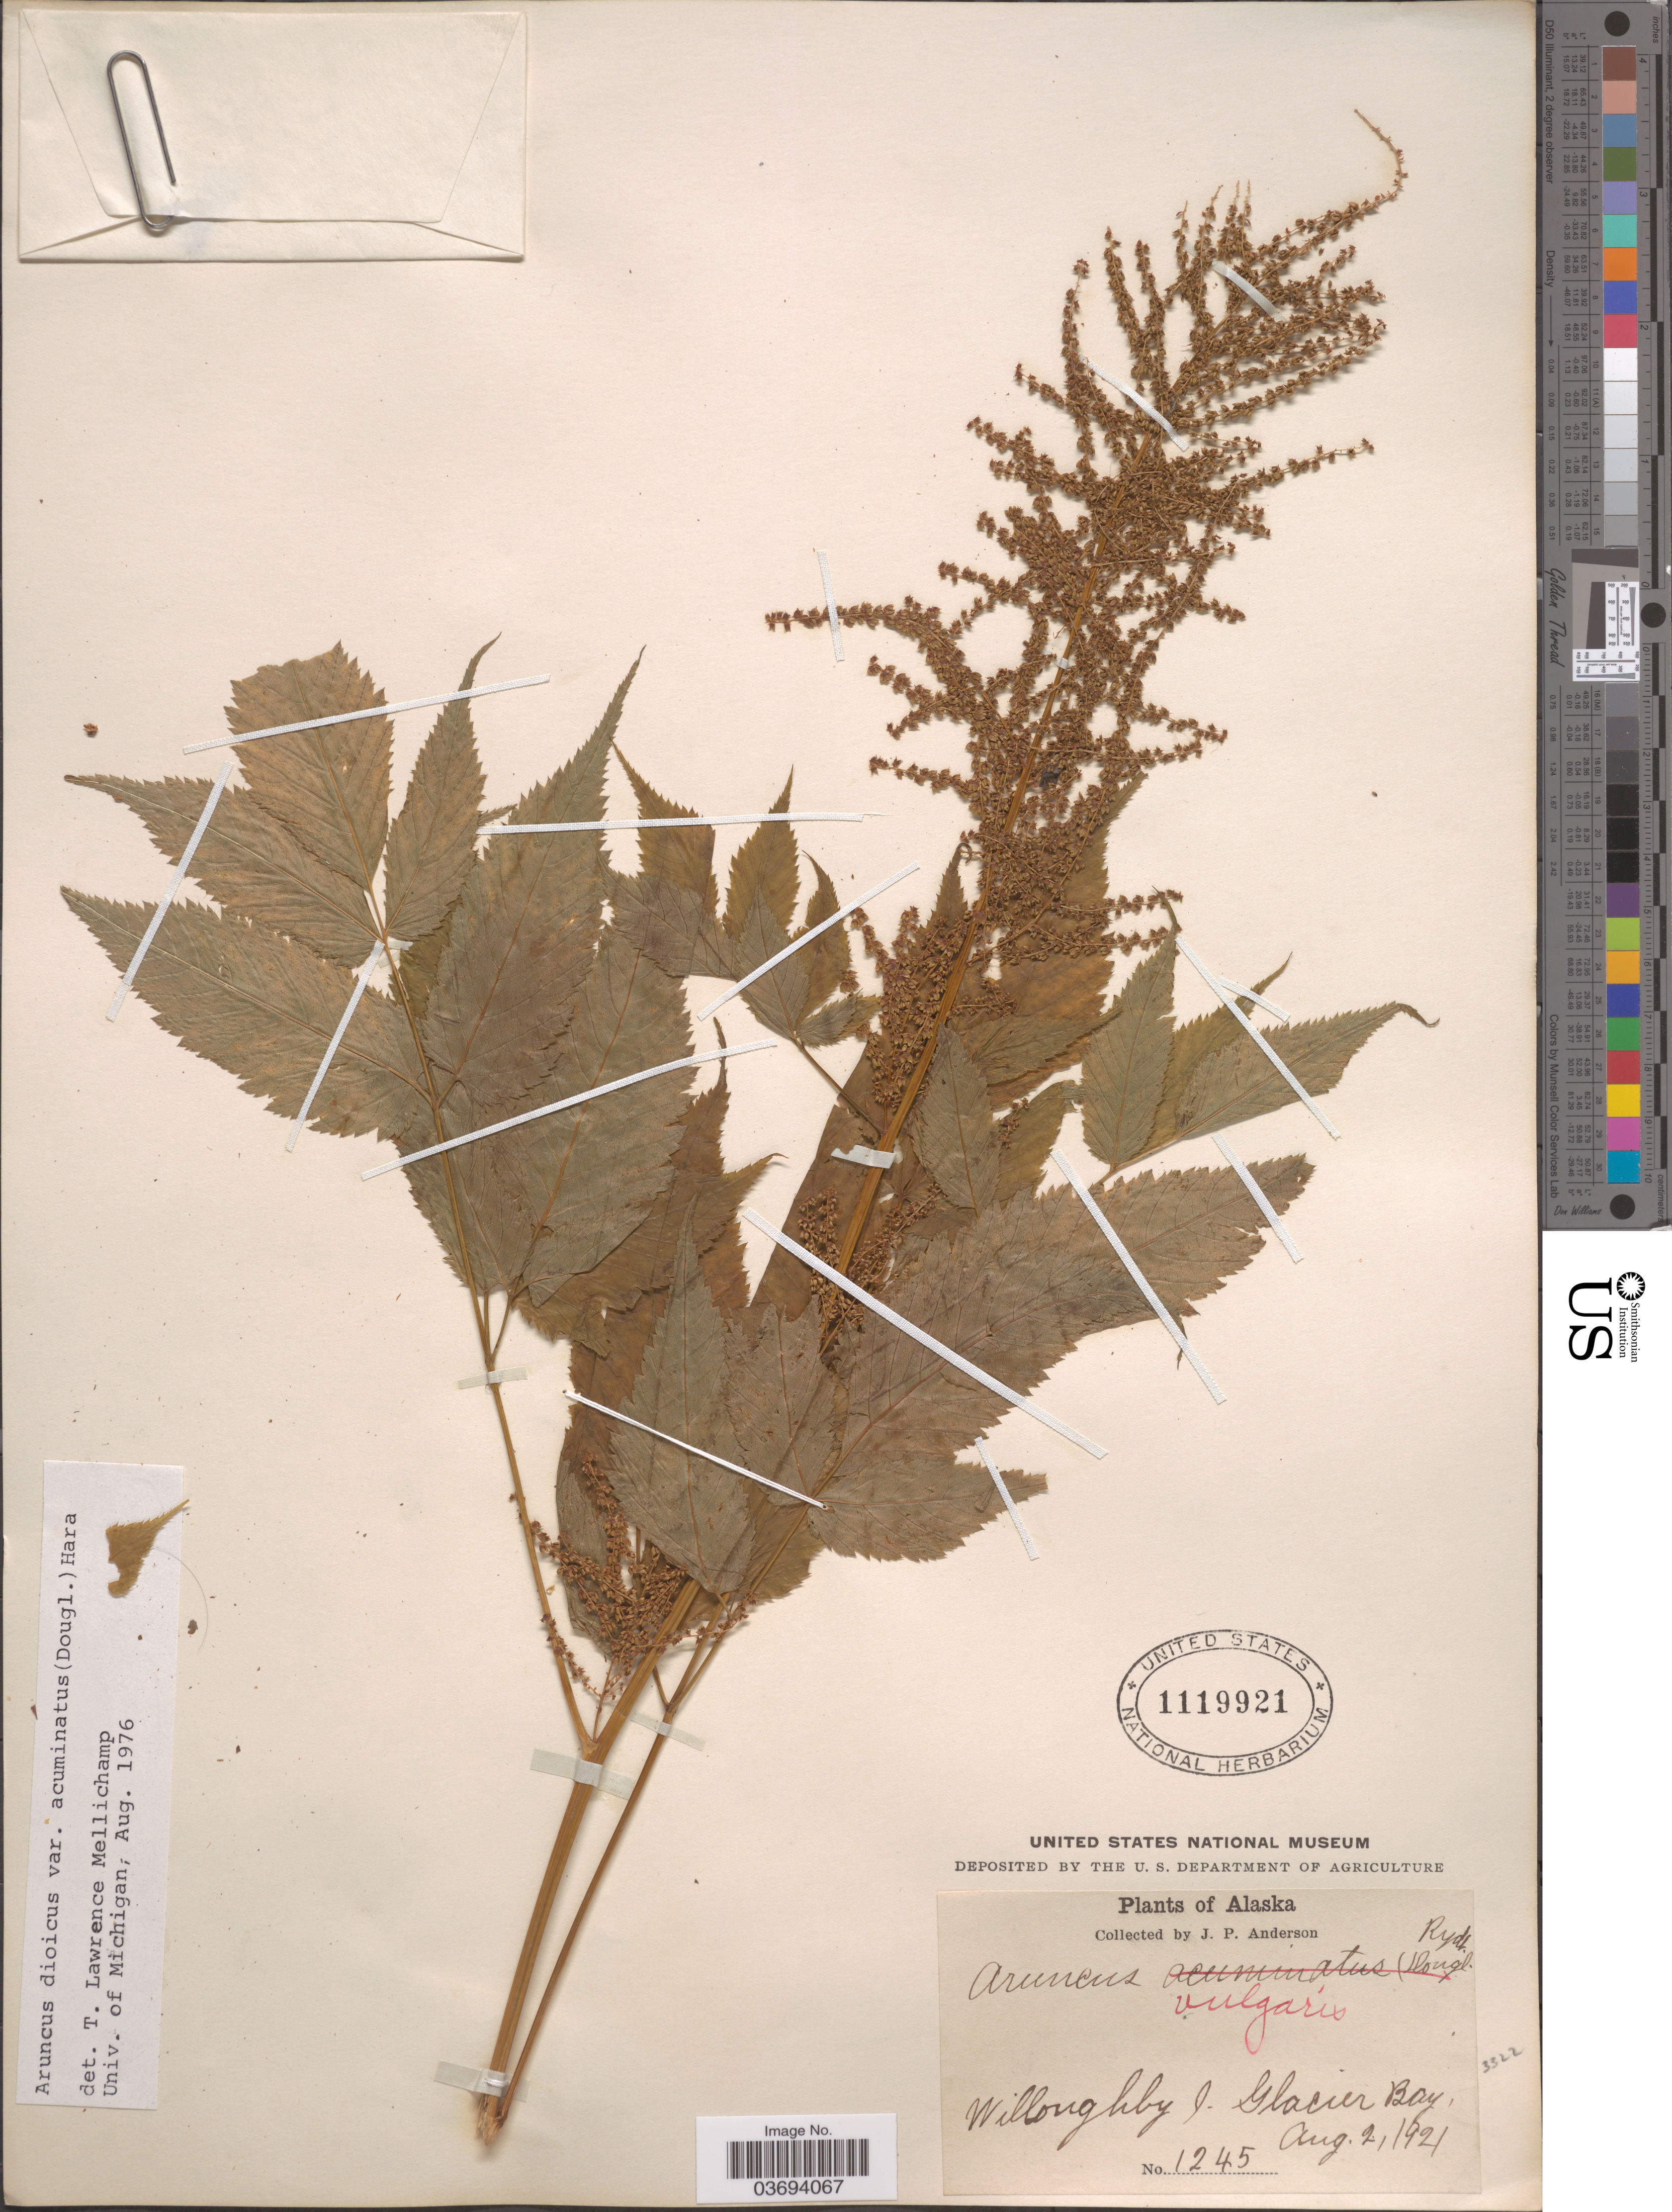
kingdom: Plantae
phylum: Tracheophyta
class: Magnoliopsida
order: Rosales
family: Rosaceae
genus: Aruncus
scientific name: Aruncus dioicus var. acuminatus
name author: (Rydb.) H. Hara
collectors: J. P. Anderson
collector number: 1245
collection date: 1921-08-02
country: United States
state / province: Alaska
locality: Willoughby I. Glacier Bay.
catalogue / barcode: US 1119921